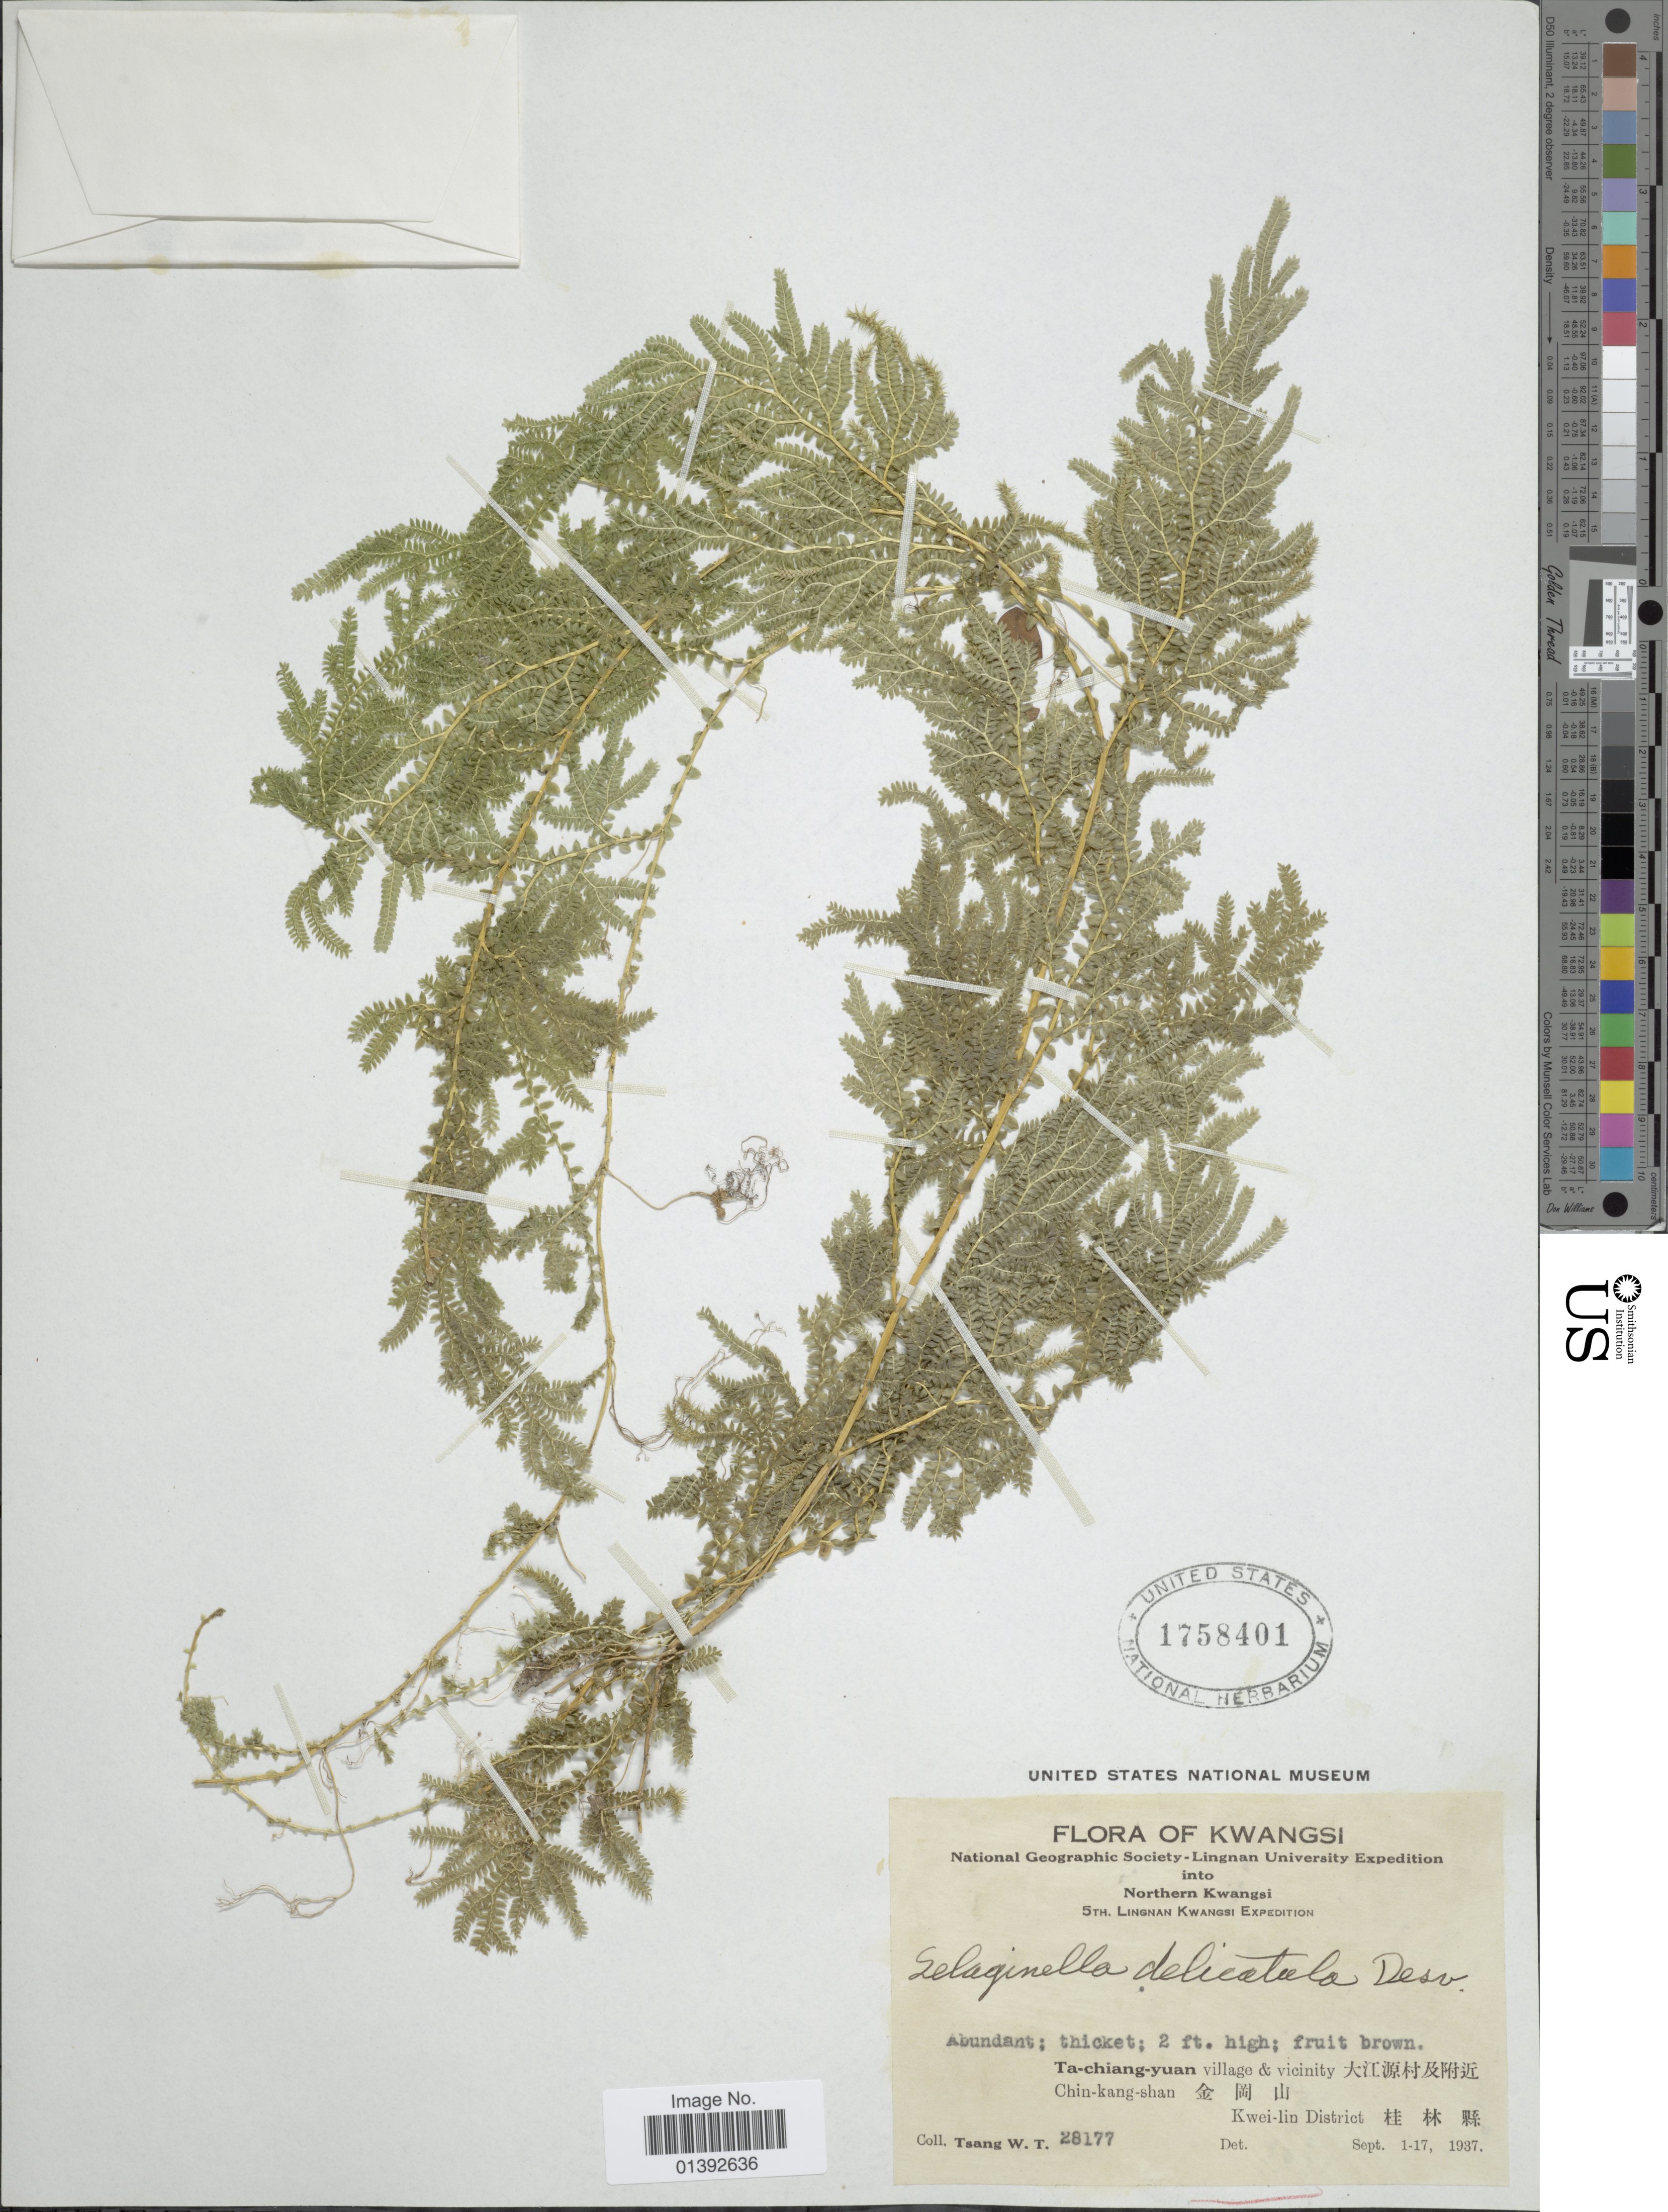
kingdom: Plantae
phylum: Tracheophyta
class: Lycopodiopsida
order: Selaginellales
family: Selaginellaceae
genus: Selaginella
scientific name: Selaginella delicatula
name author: (Desv.) Alston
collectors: W. T. Tsang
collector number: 28177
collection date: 1937-09-01/1937-09-17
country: China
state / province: Guangxi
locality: Kwangsi, Ta-chiang-yan village and vicinity, Chin-kang-shan, Kwei-lin District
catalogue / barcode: US 1758401